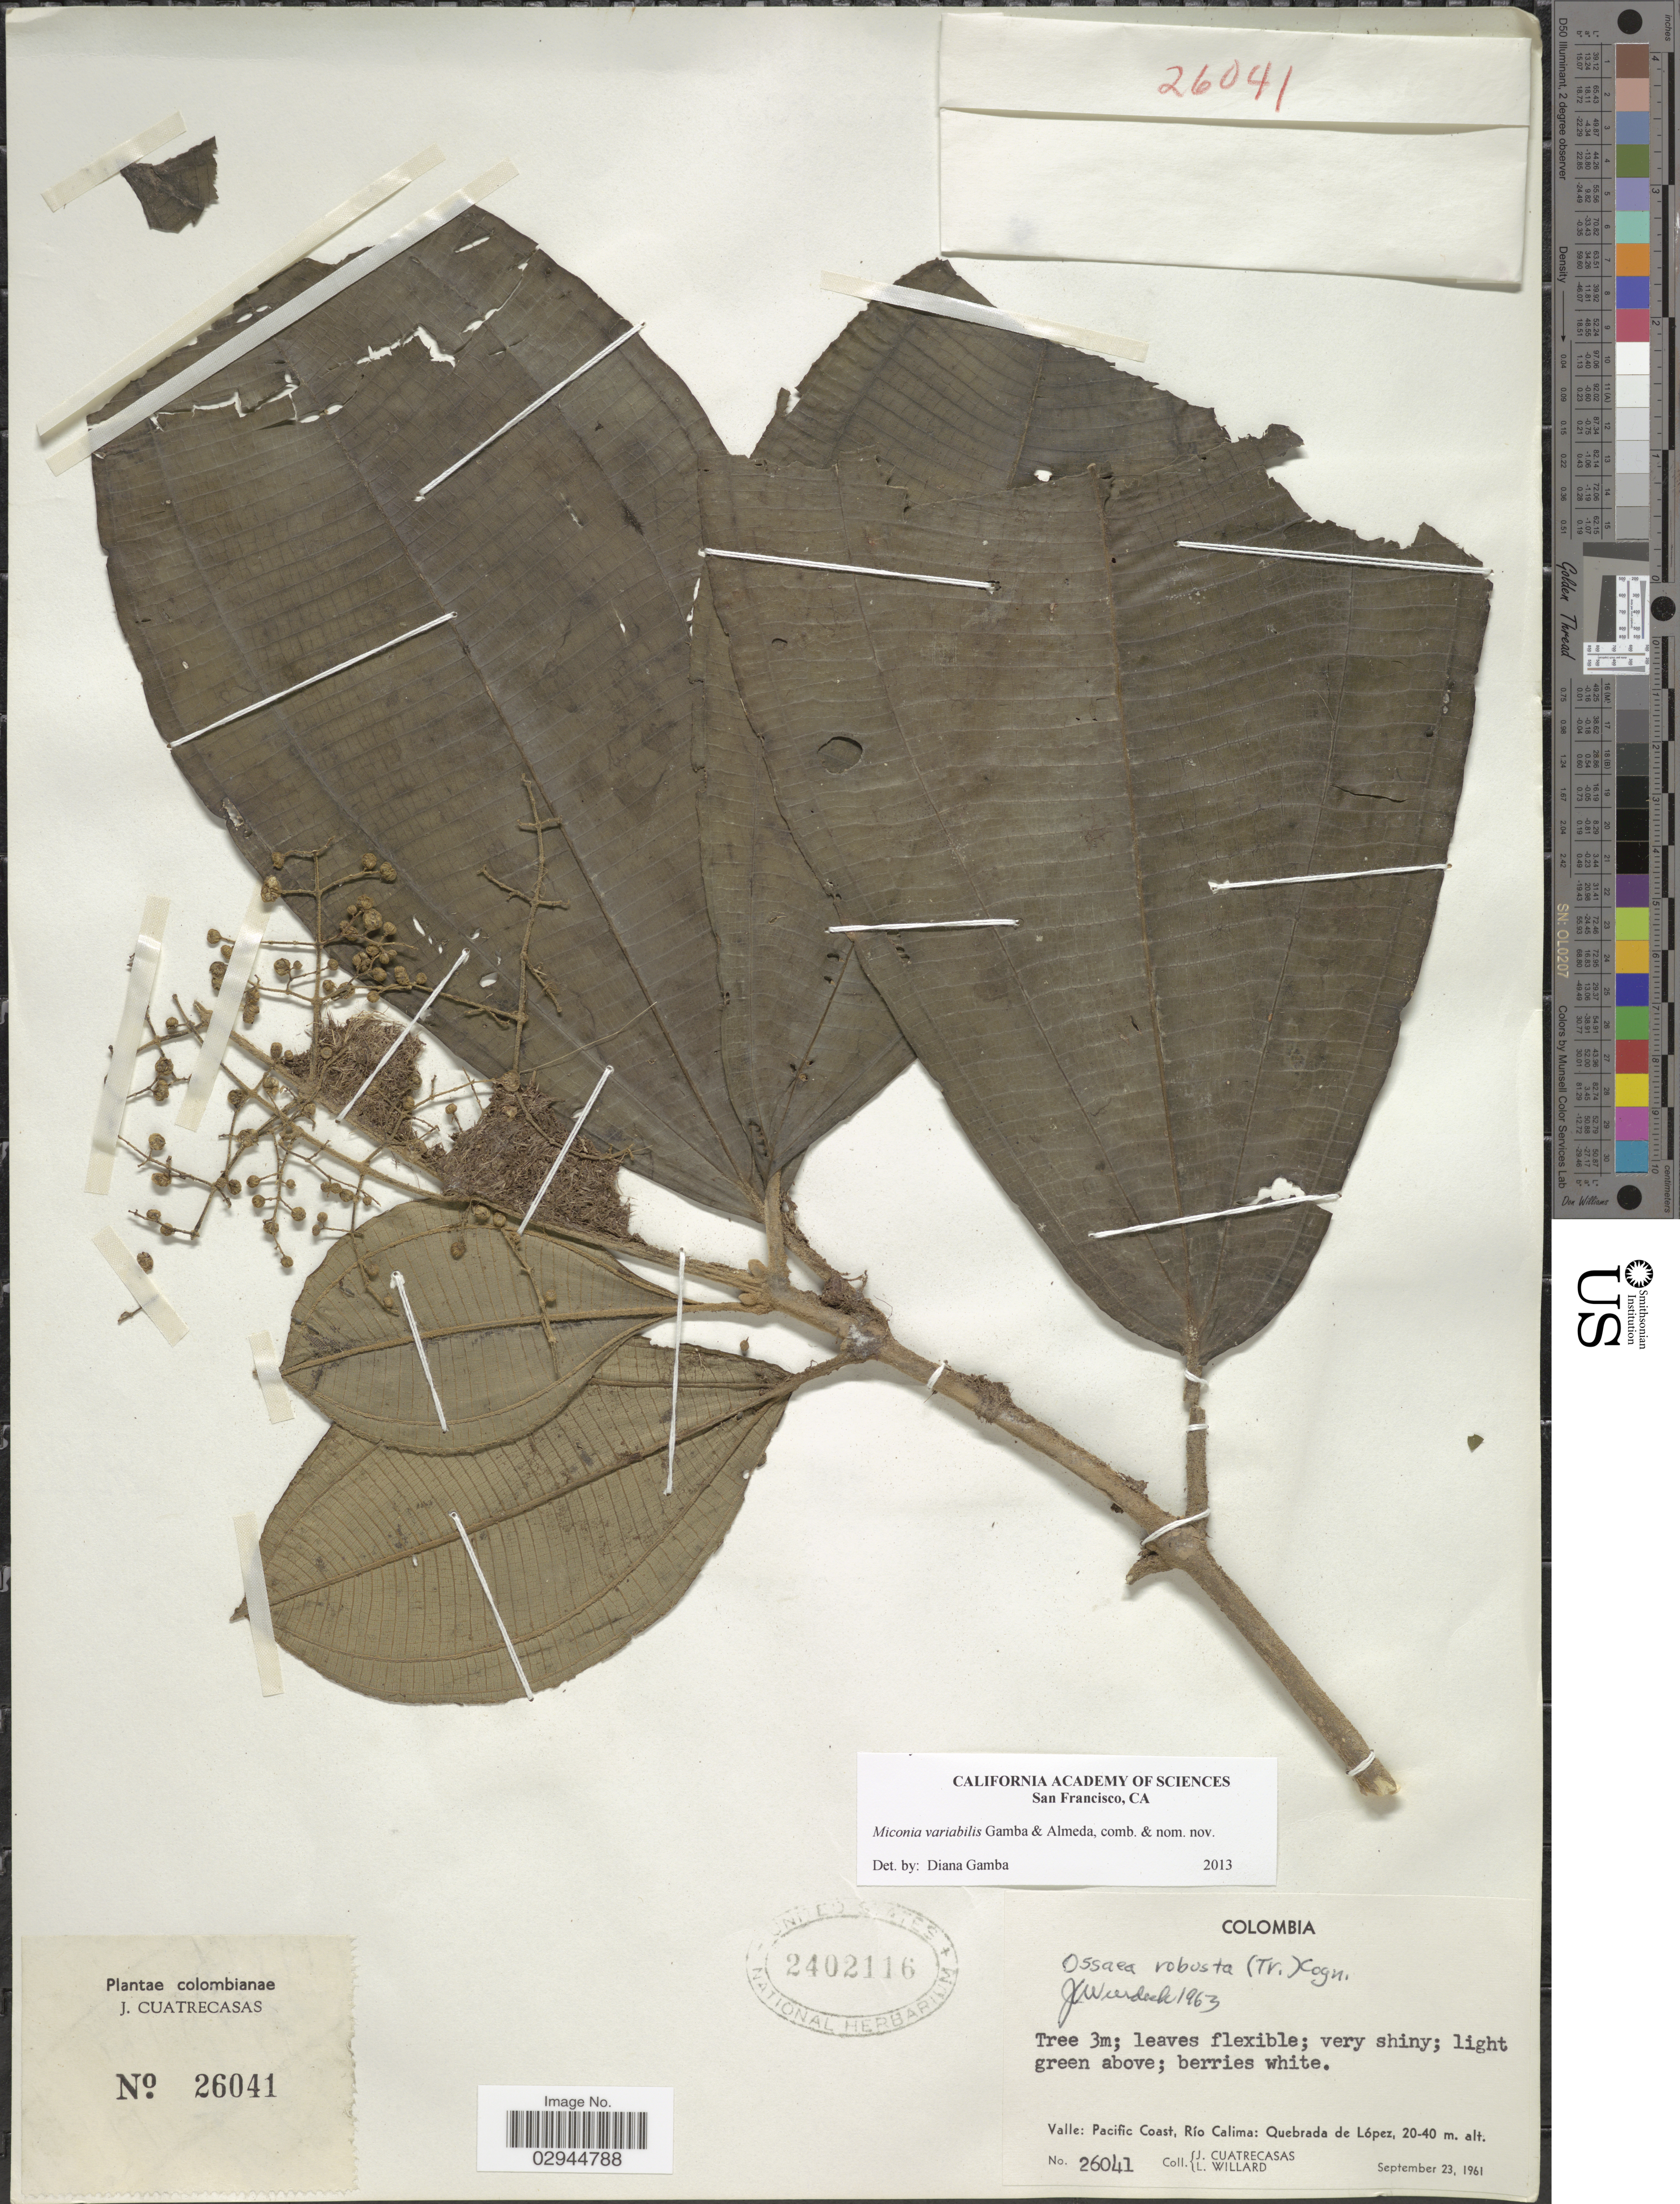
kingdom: Plantae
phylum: Tracheophyta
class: Magnoliopsida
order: Myrtales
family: Melastomataceae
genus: Miconia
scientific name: Miconia variabilis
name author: Gamba & Almeda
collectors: J. Cuatrecasas & L. Willard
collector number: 26041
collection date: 1961-09-23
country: Colombia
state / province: Valle del Cauca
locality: Valle: Pacific Coast, Río Calima: Quebrada de López.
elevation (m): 20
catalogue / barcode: US 2402116